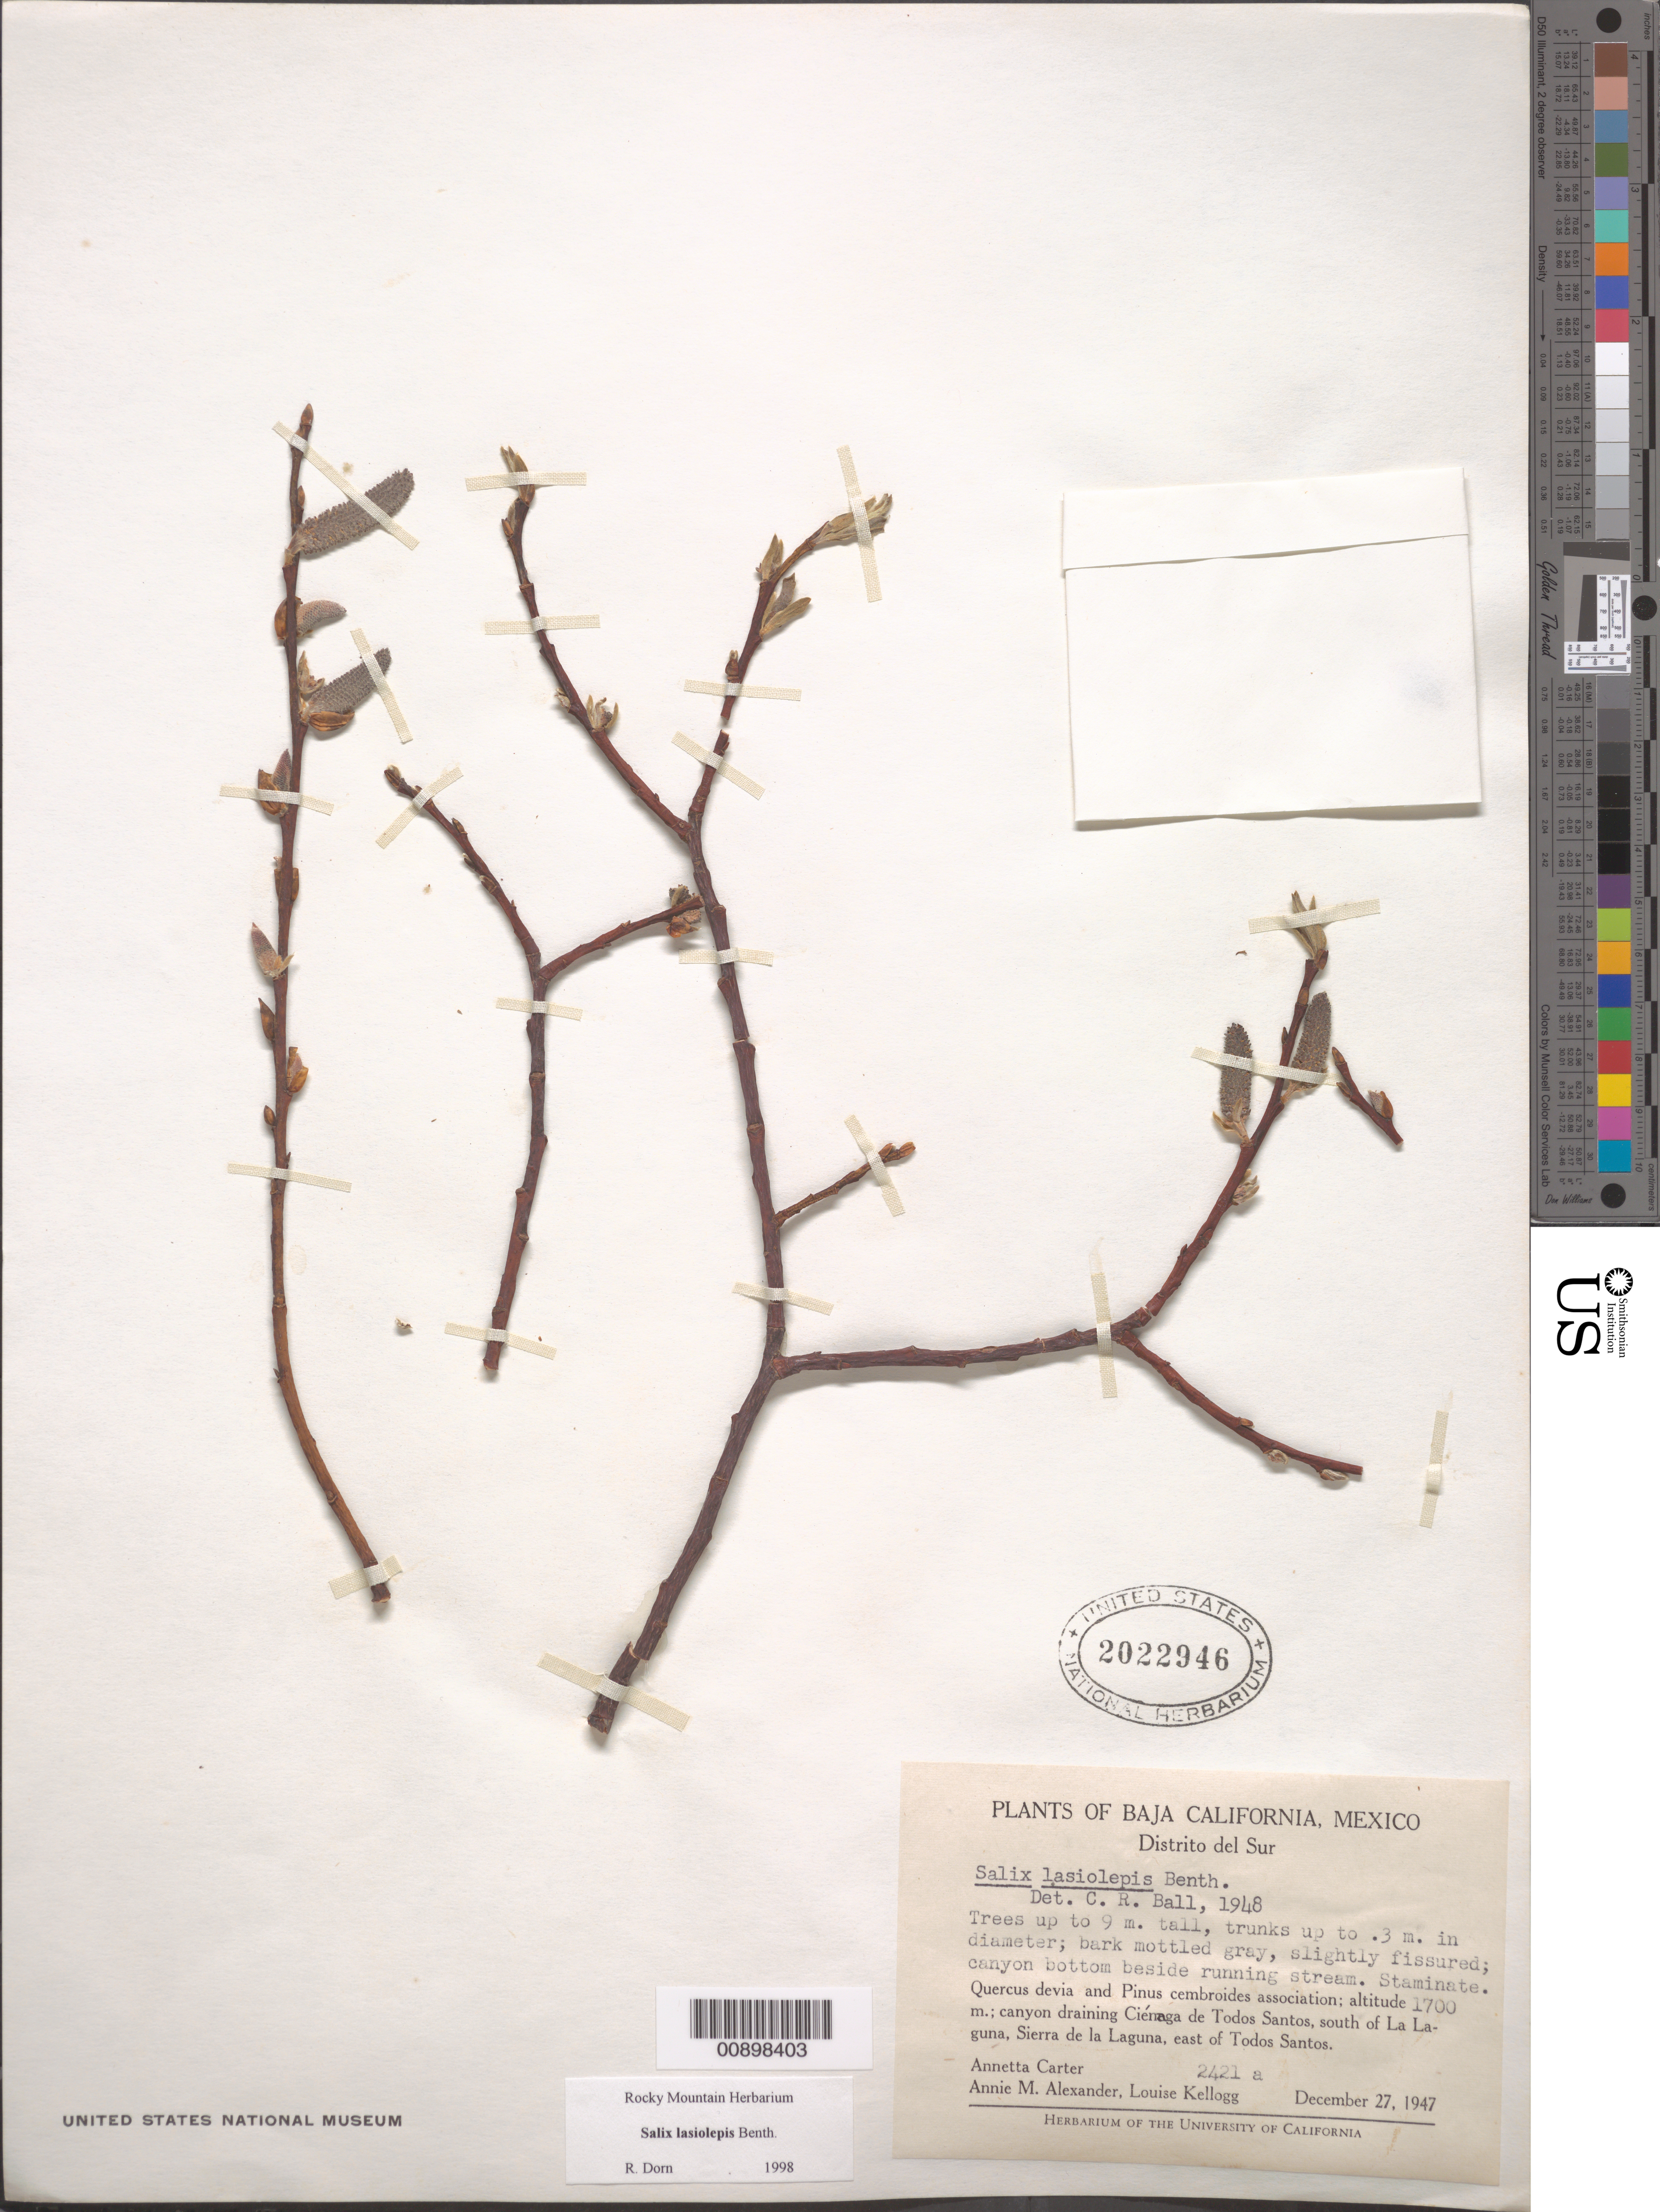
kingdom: Plantae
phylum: Tracheophyta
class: Magnoliopsida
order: Malpighiales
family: Salicaceae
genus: Salix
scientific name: Salix lasiolepis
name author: Benth.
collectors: A. Carter, A. M. Alexander & L. Kellogg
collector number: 2421 a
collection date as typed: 27 Dec 1947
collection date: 1947-12-27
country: Mexico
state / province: Baja California Sur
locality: Canyon draining Ciénaga de Todos Santos, south of La Laguna, Sierra de la Laguna, east of Todos Santos. Baja California, Distrito Sur.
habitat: Canyon bottom beside running stream. Quercus devia and Pinus cembroides association.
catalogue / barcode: US 2022946